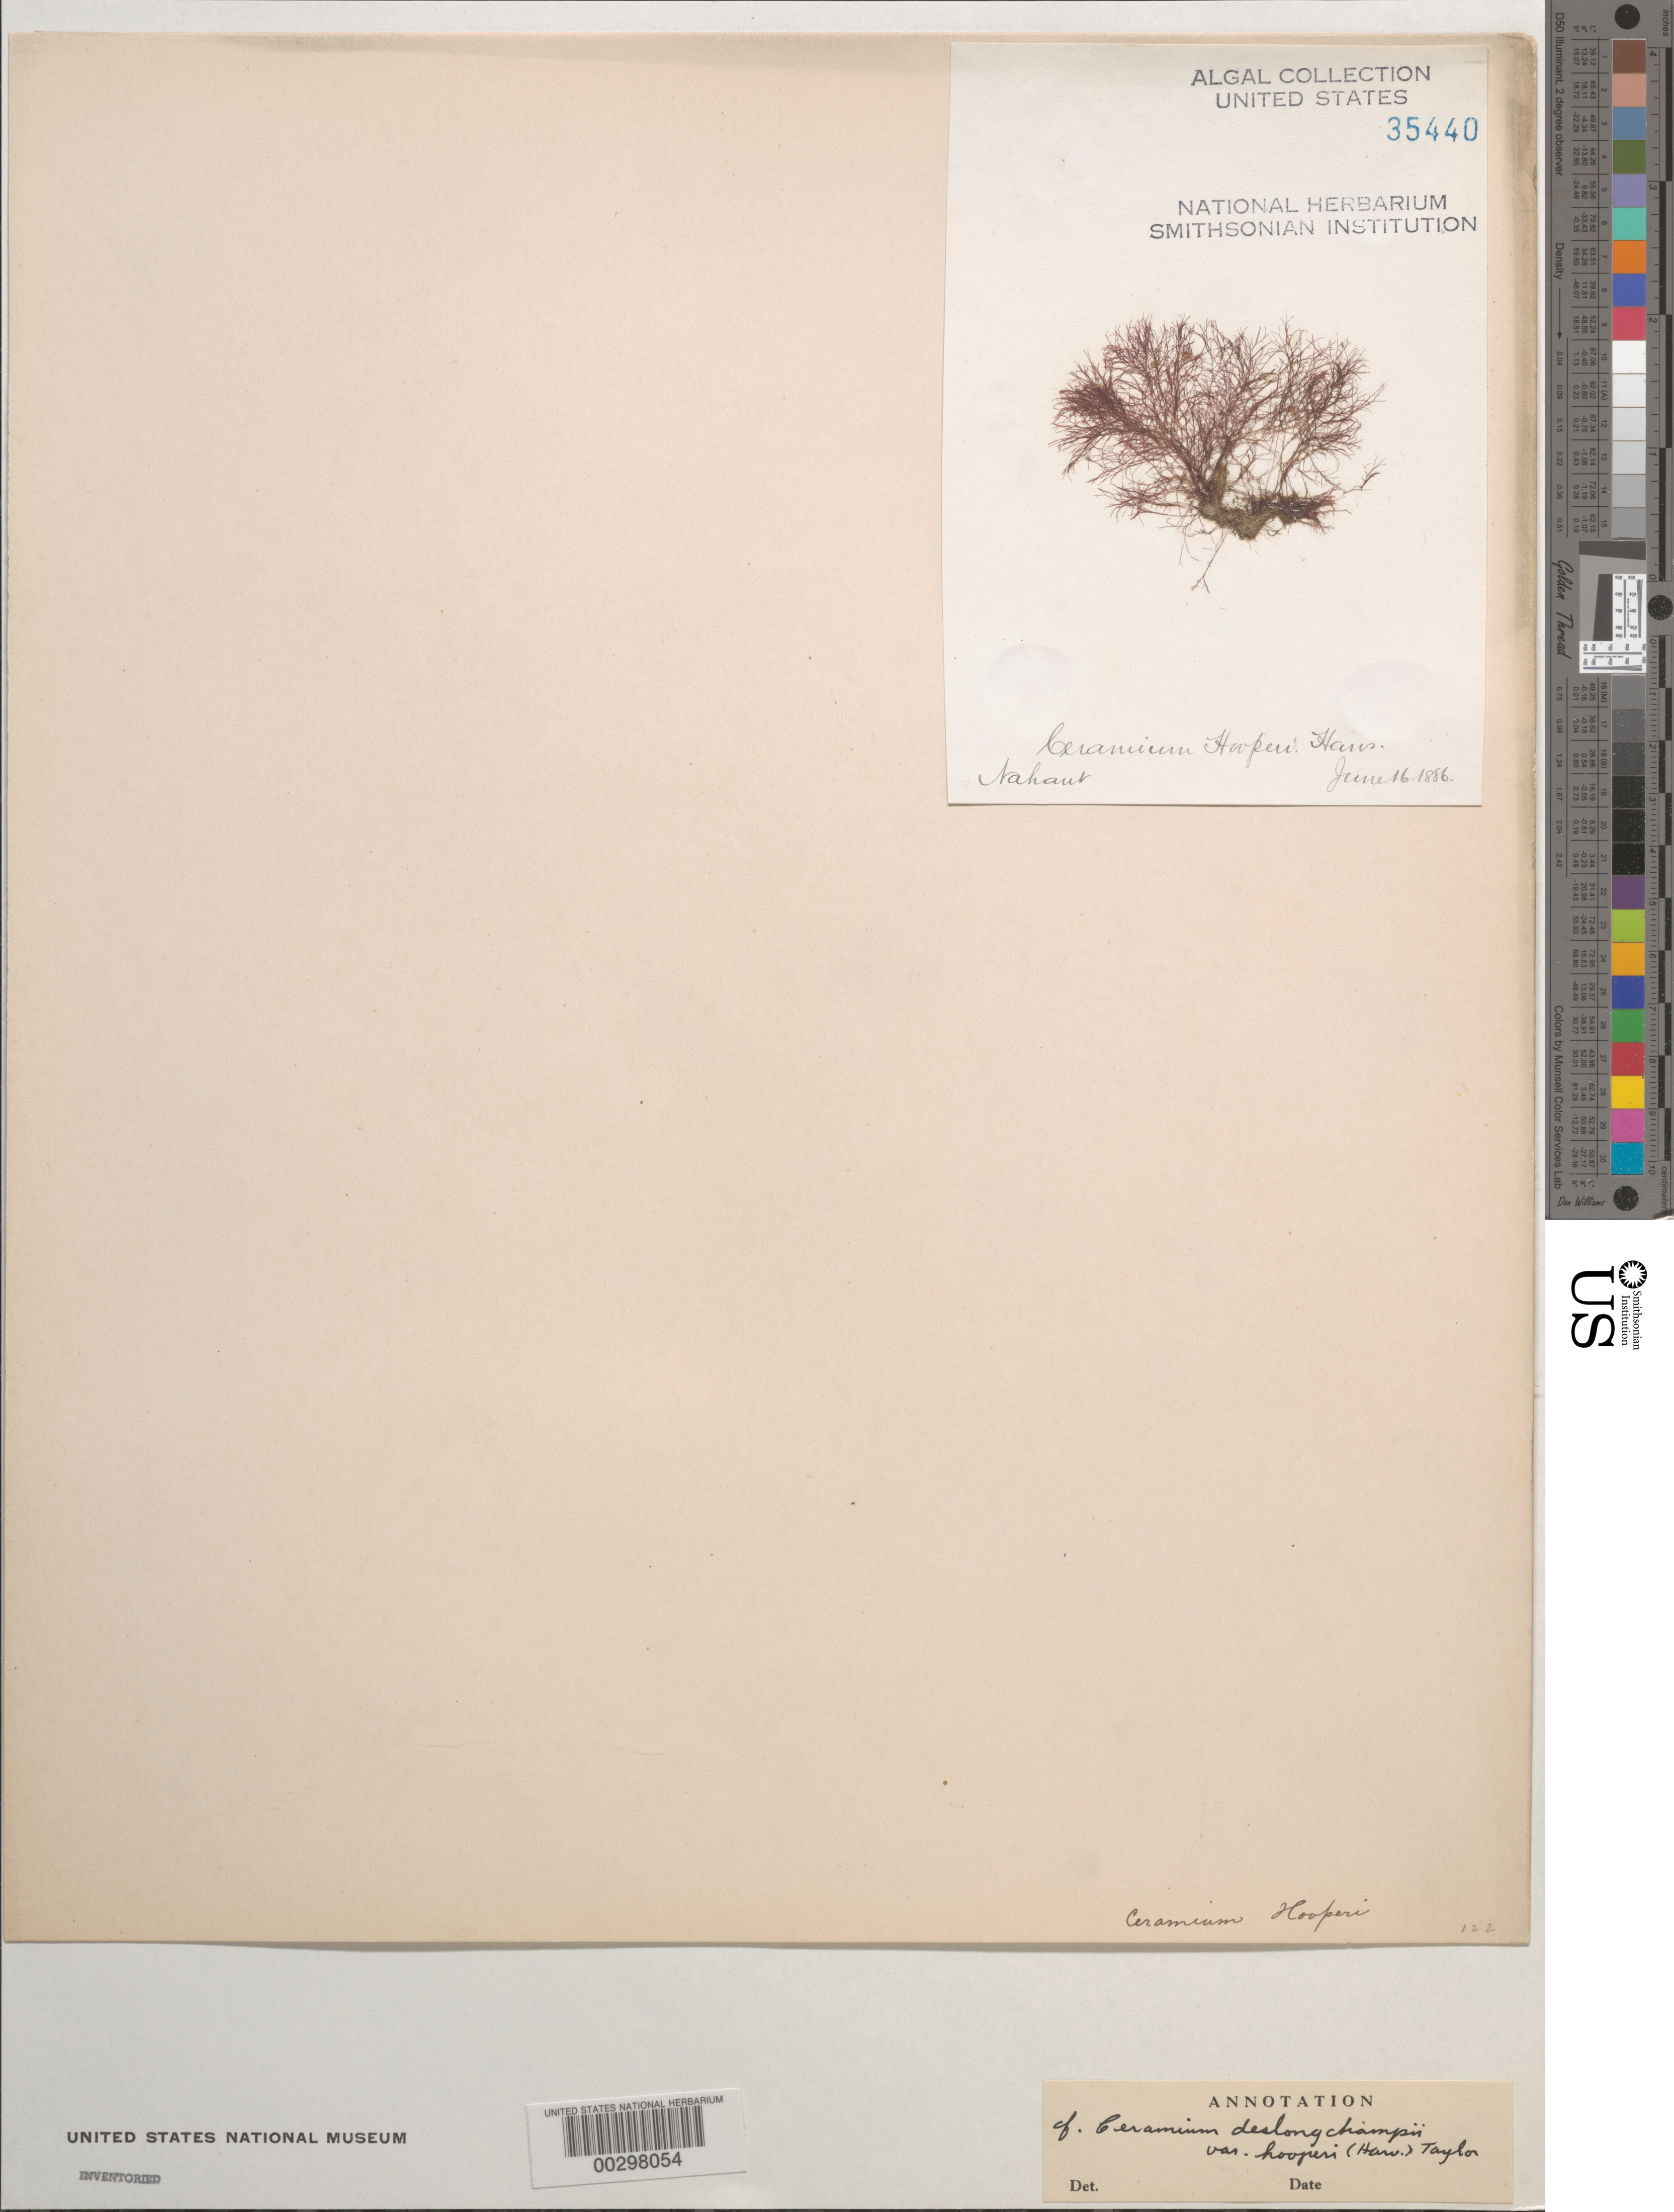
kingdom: Plantae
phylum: Rhodophyta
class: Florideophyceae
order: Ceramiales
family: Ceramiaceae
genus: Ceramium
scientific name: Ceramium deslongchampsii var. hooperi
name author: (Harvey) W.R. Taylor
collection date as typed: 16 Jun 1886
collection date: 1886-06-16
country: United States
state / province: Massachusetts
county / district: Essex County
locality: Nahant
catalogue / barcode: US 35440